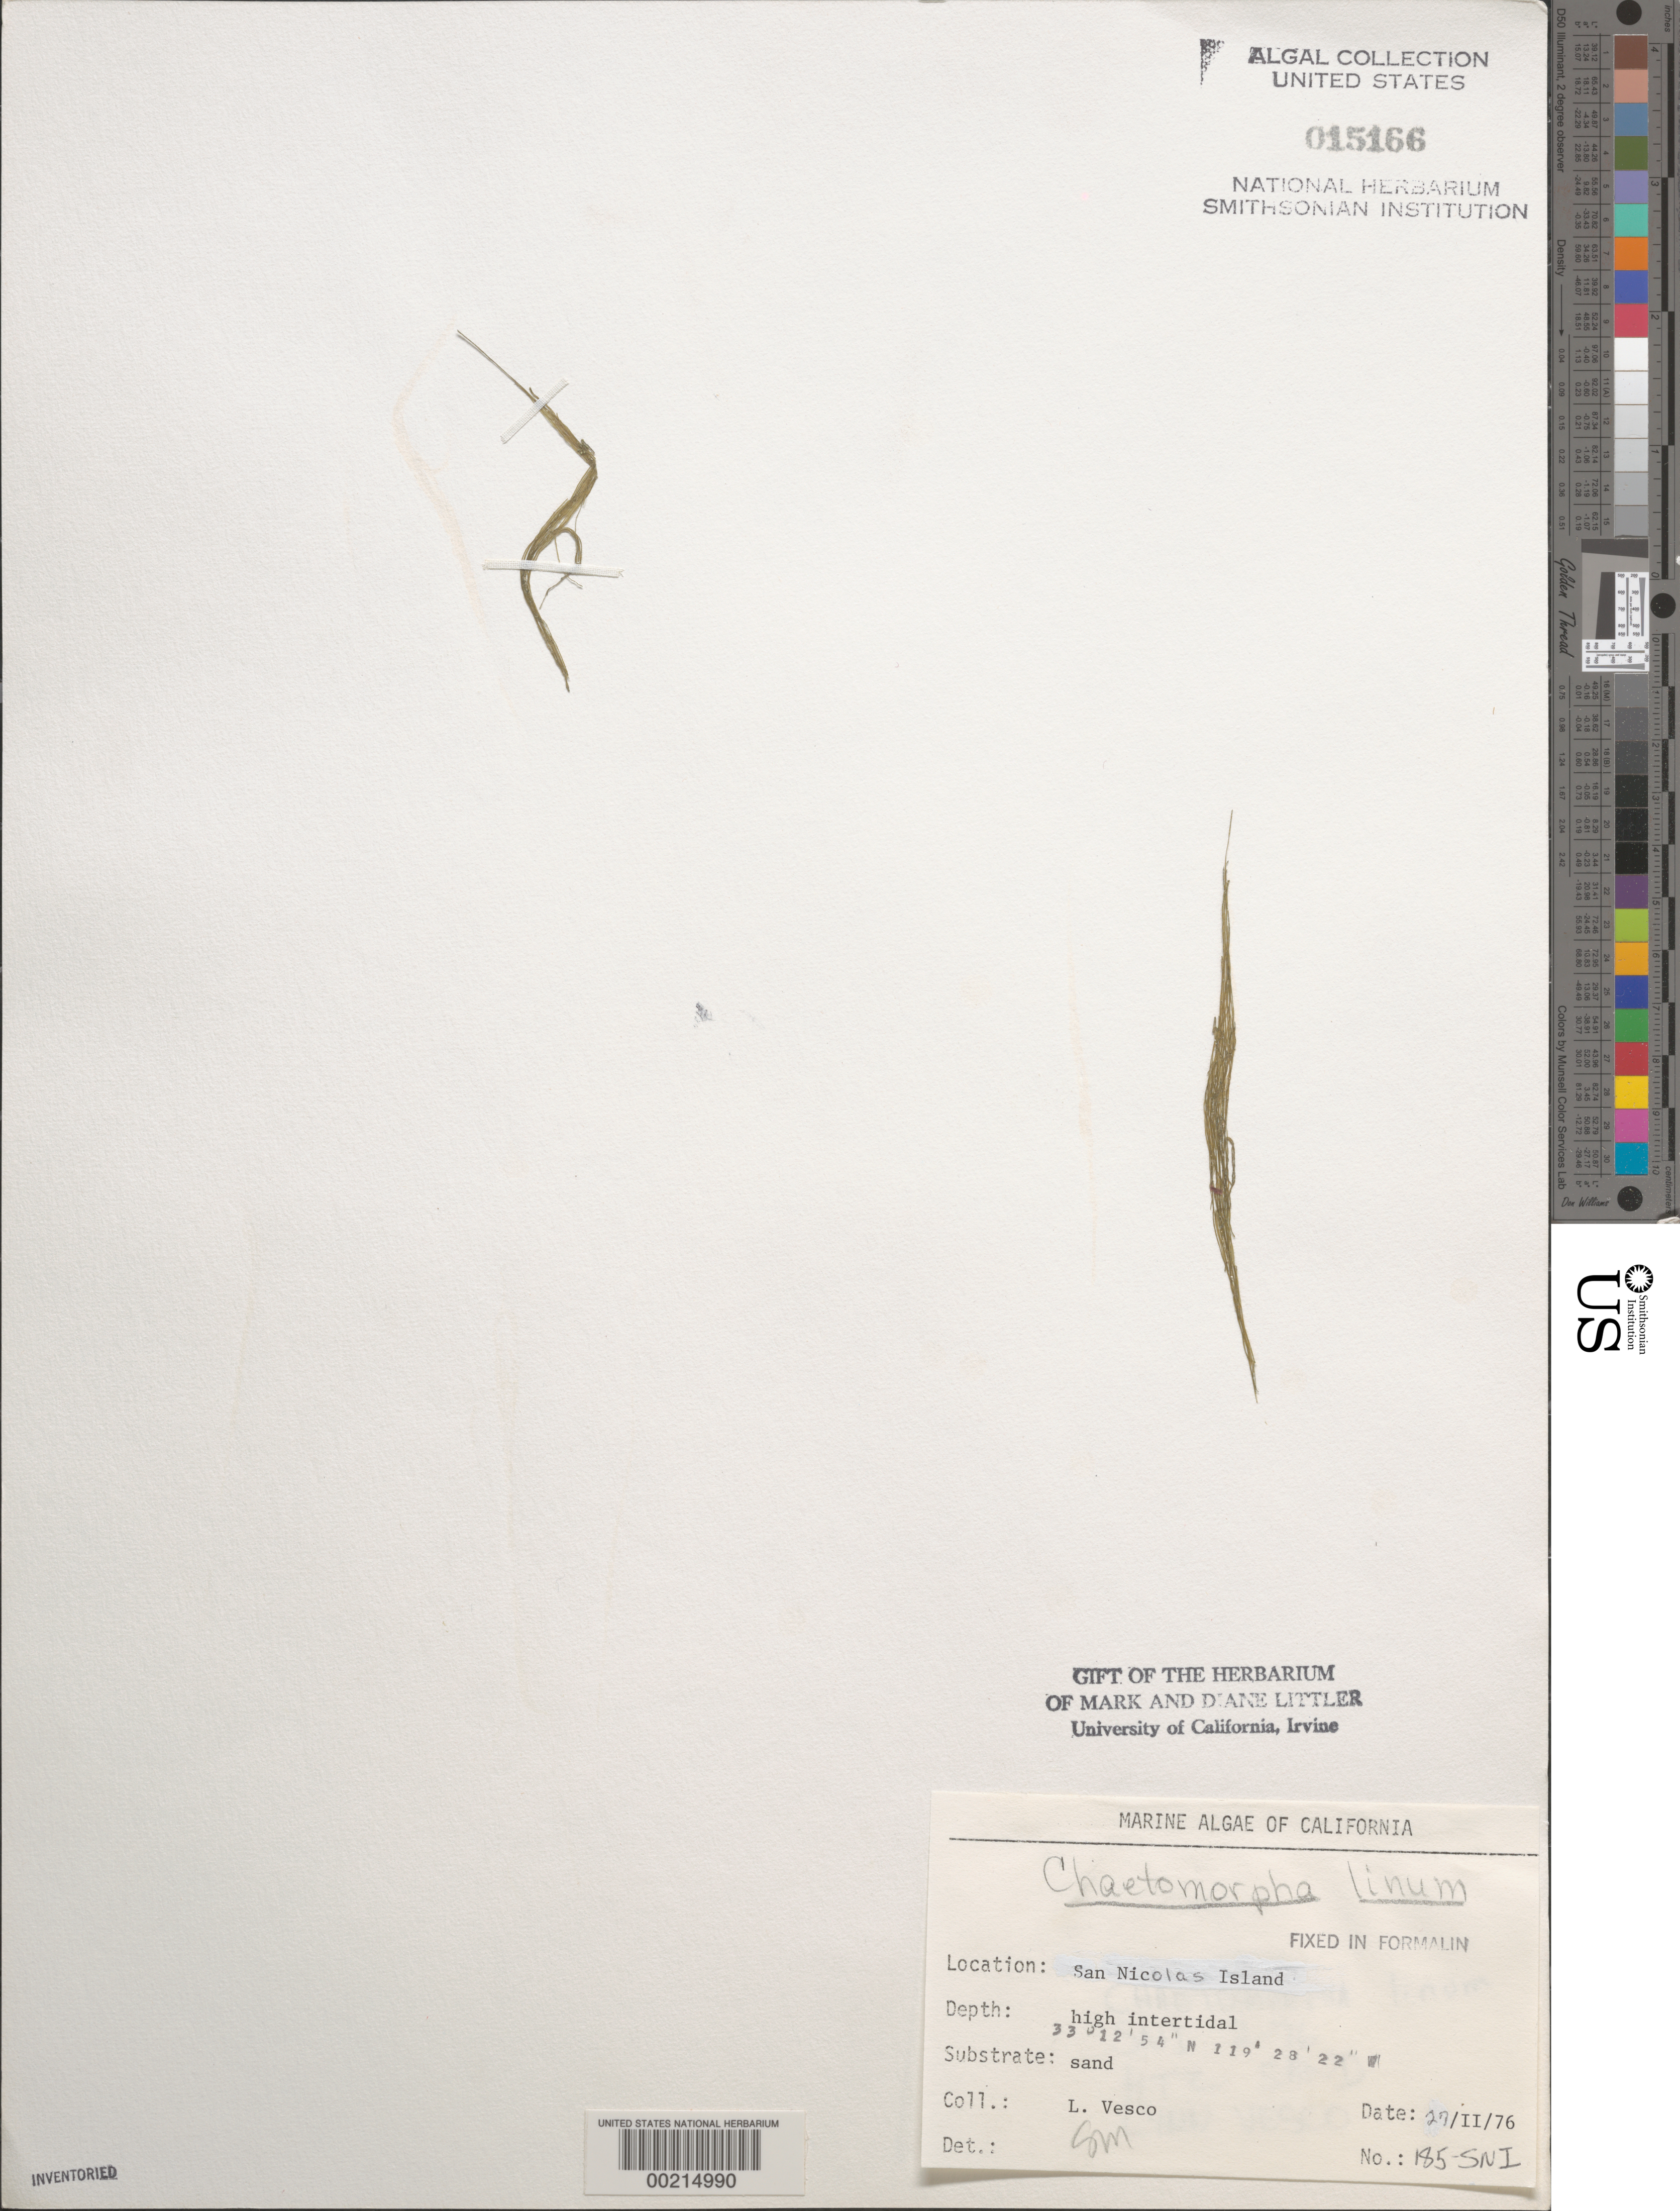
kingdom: Plantae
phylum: Chlorophyta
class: Ulvophyceae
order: Cladophorales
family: Cladophoraceae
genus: Chaetomorpha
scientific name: Chaetomorpha linum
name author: (O.F. Muell.) Kütz.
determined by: Murray, S. N.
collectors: L. Vesco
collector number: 185-SNI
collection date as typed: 27 Feb 1976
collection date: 1976-02-27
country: United States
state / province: California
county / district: Ventura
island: San Nicolas Island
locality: Dutch Harbor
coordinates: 33 12'54"N, 119 28'22"W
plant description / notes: BLM-SOCALBIGHT Rocky Intertidal Survey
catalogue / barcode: US 15166